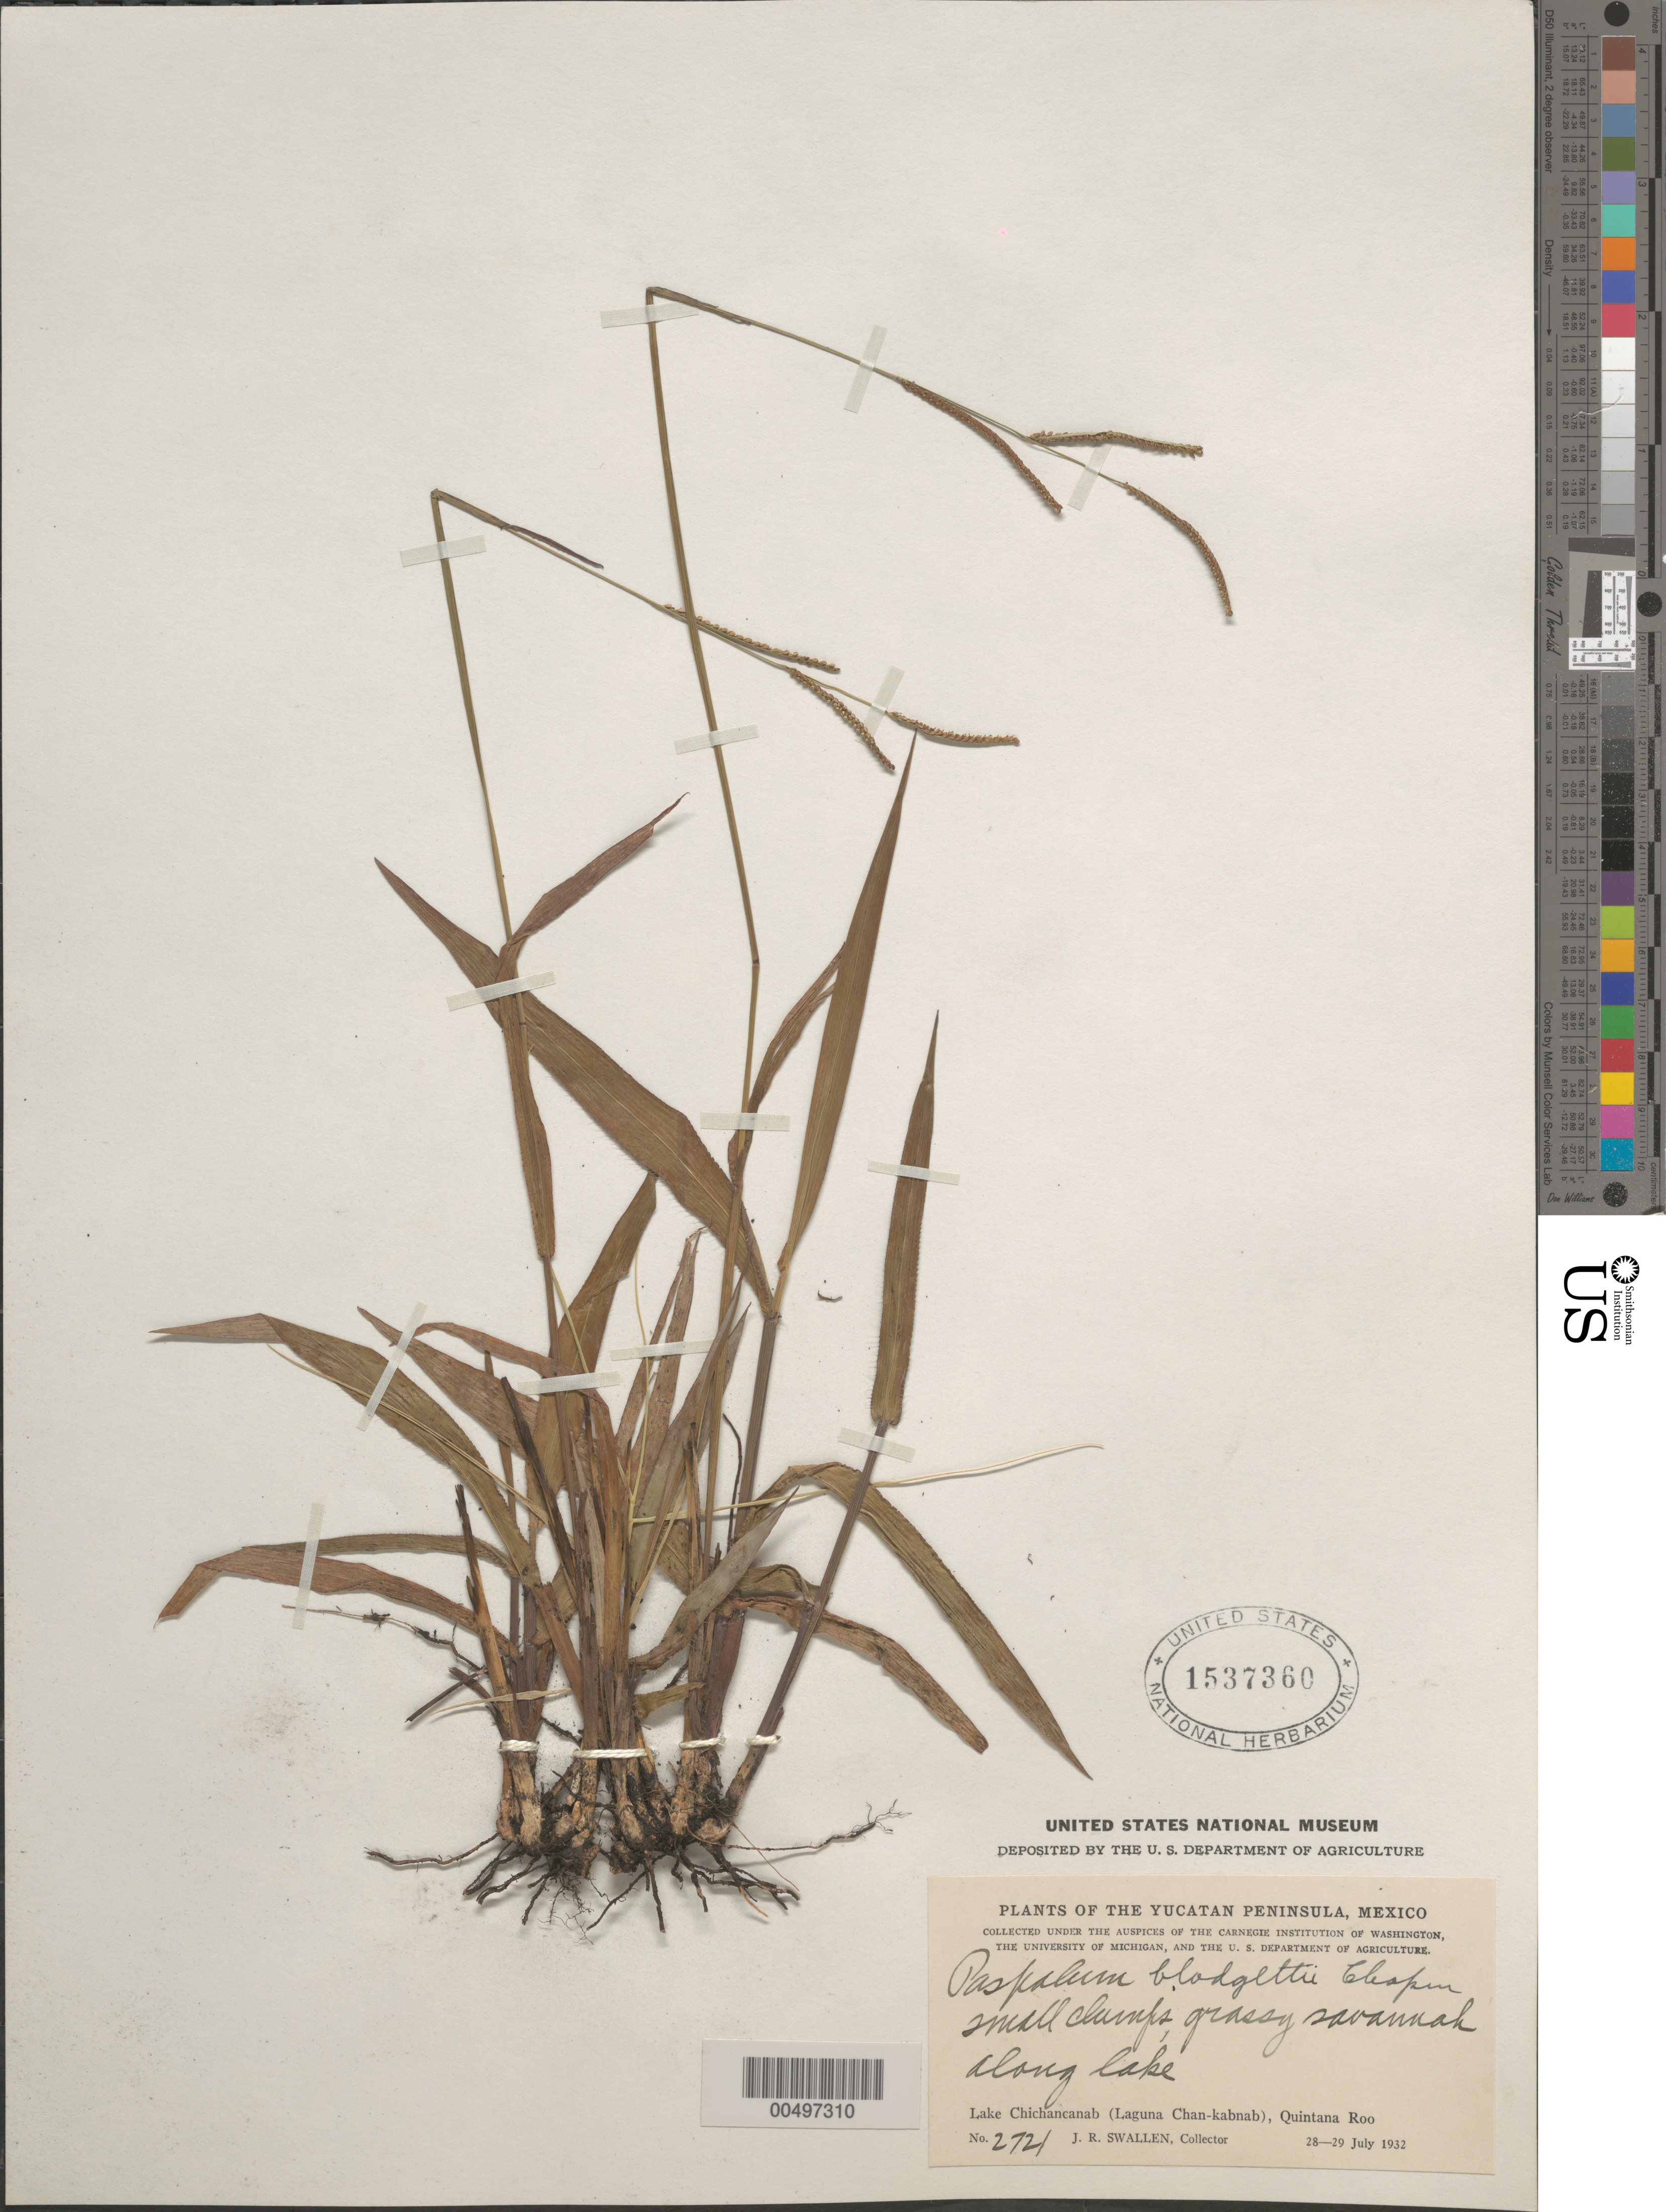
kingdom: Plantae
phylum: Tracheophyta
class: Liliopsida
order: Poales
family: Poaceae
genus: Paspalum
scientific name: Paspalum blodgettii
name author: Chapm.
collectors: J. R. Swallen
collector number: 2721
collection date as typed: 28 Jul 1932 to 29 Jul 1932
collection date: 1932-07-28/1932-07-29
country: Mexico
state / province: Quintana Roo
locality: Yucatan Peninsula, Lake Chichancanab (Laguna Chan-kabnab)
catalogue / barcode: US 1537360